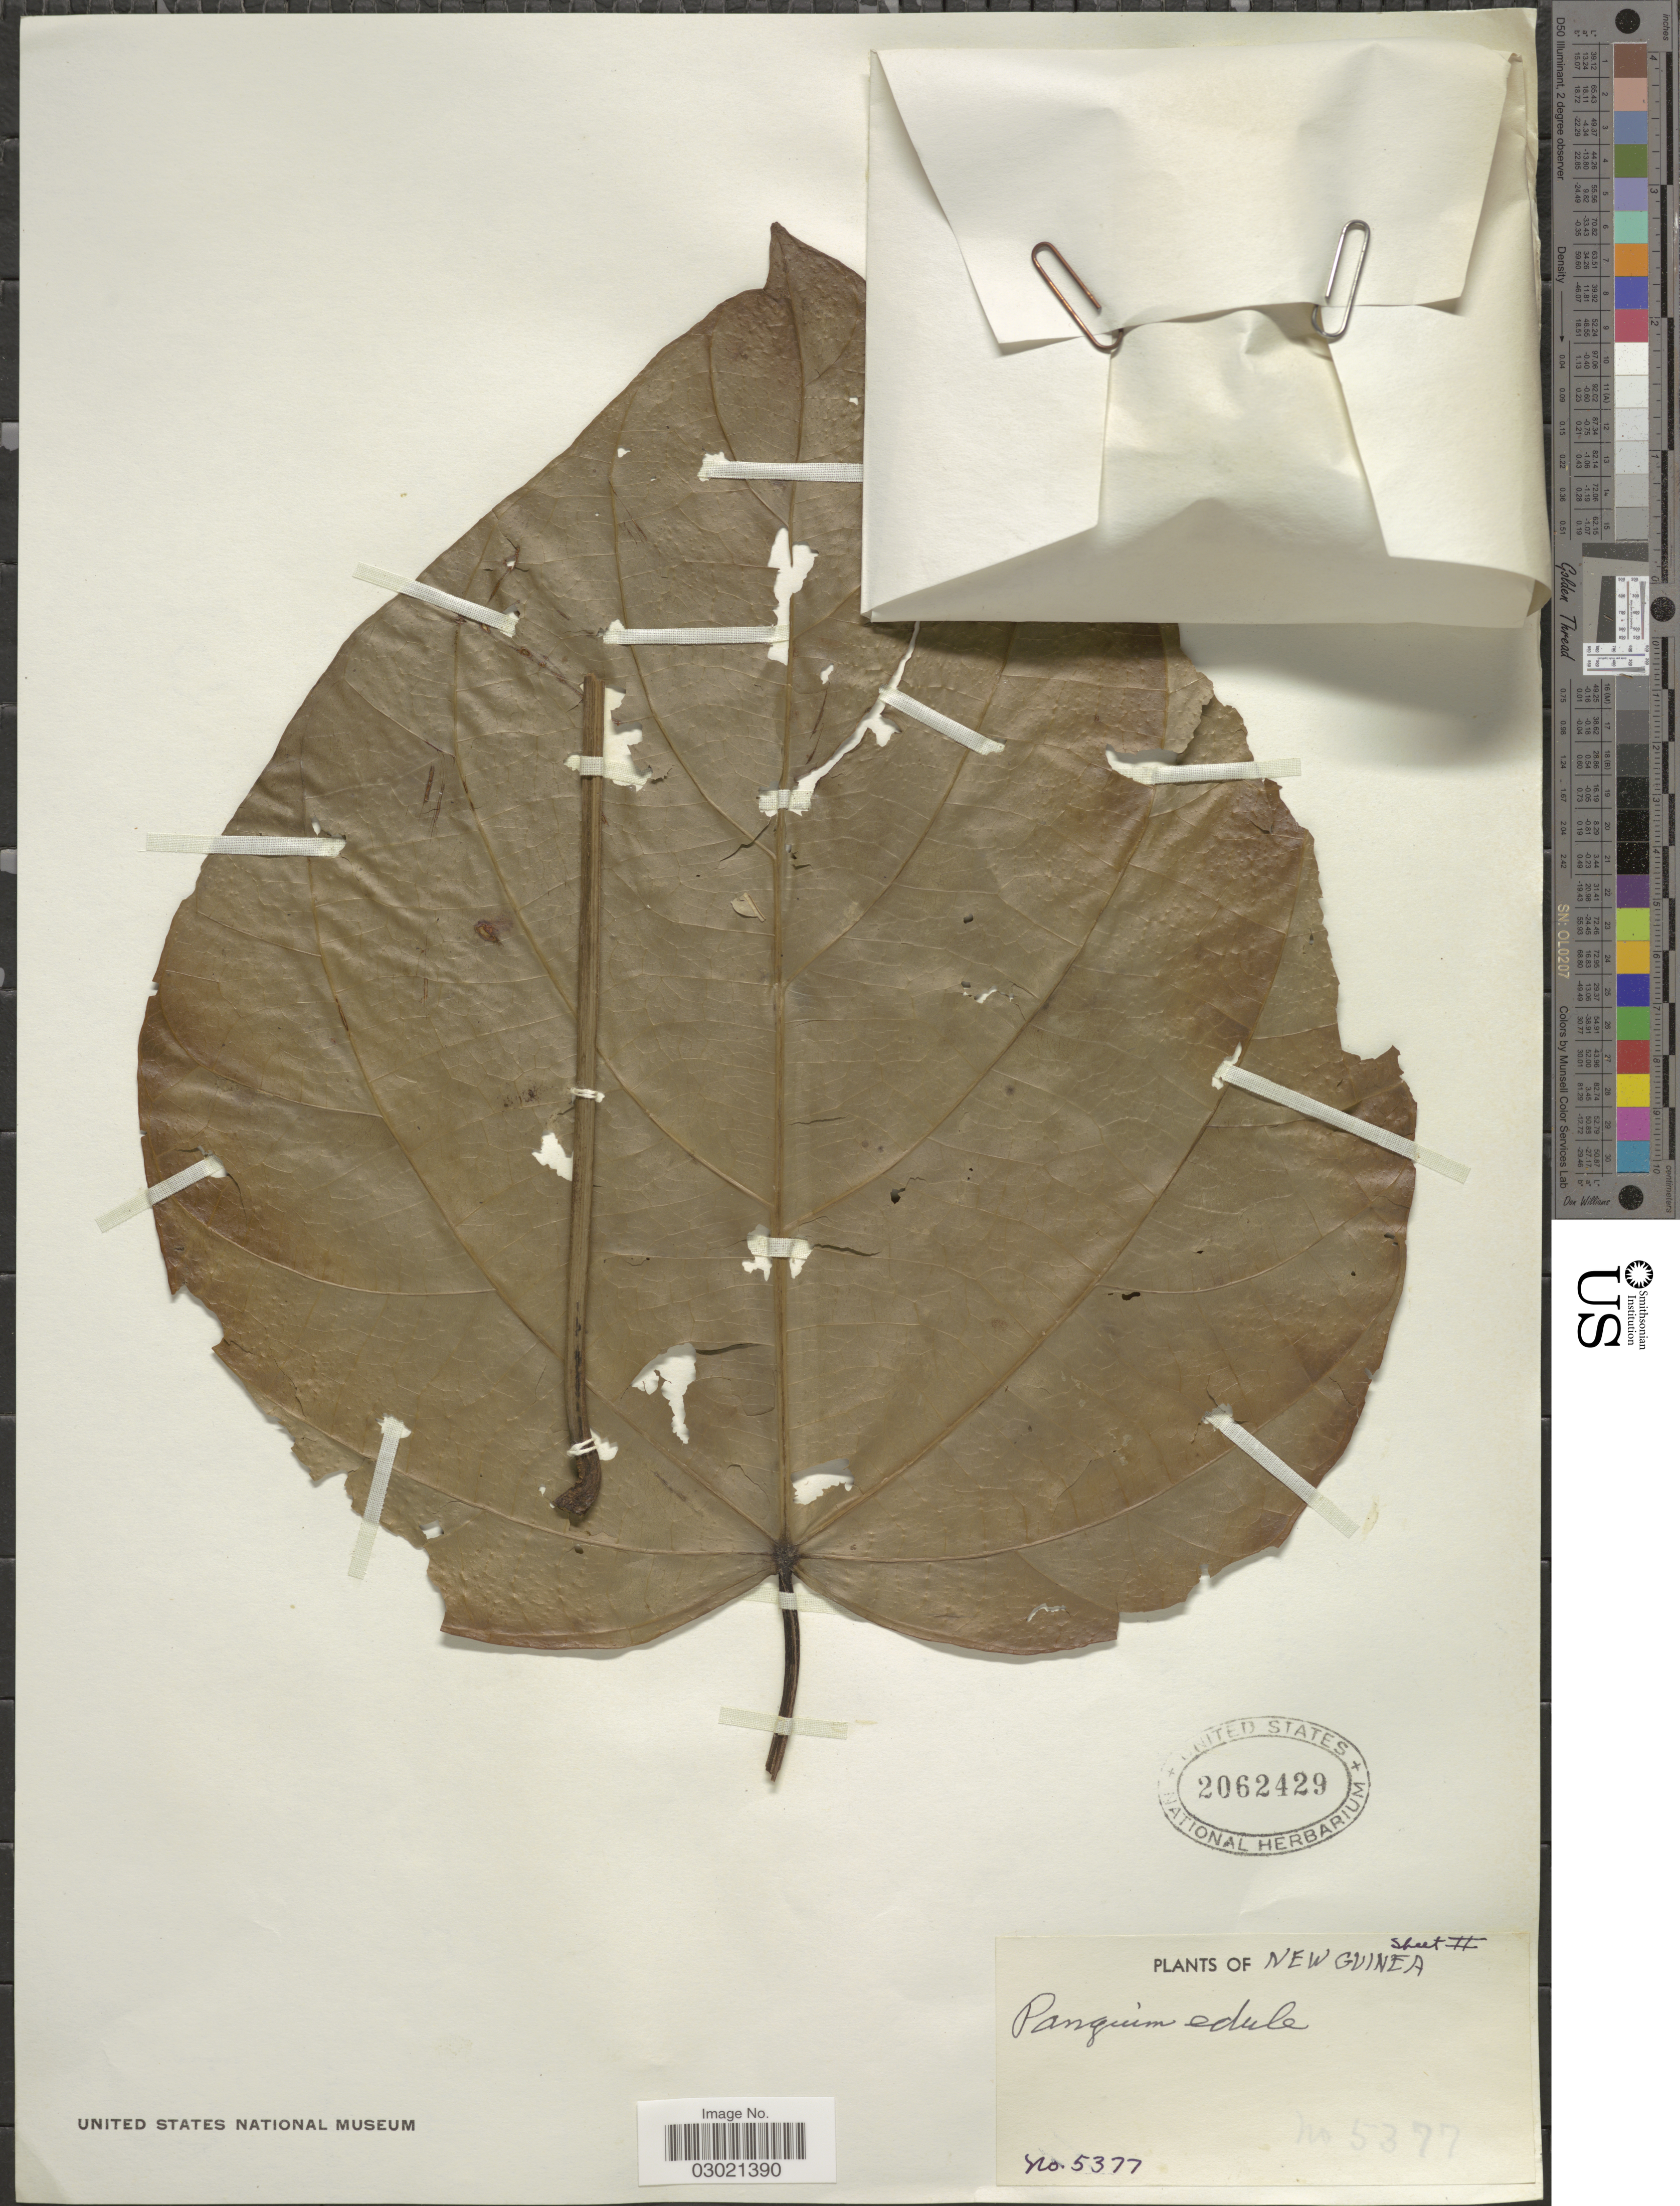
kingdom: Plantae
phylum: Tracheophyta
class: Magnoliopsida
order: Malpighiales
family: Achariaceae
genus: Pangium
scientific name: Pangium edule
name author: Reinw.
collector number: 5377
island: New Guinea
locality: New Guinea.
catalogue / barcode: US 2062429